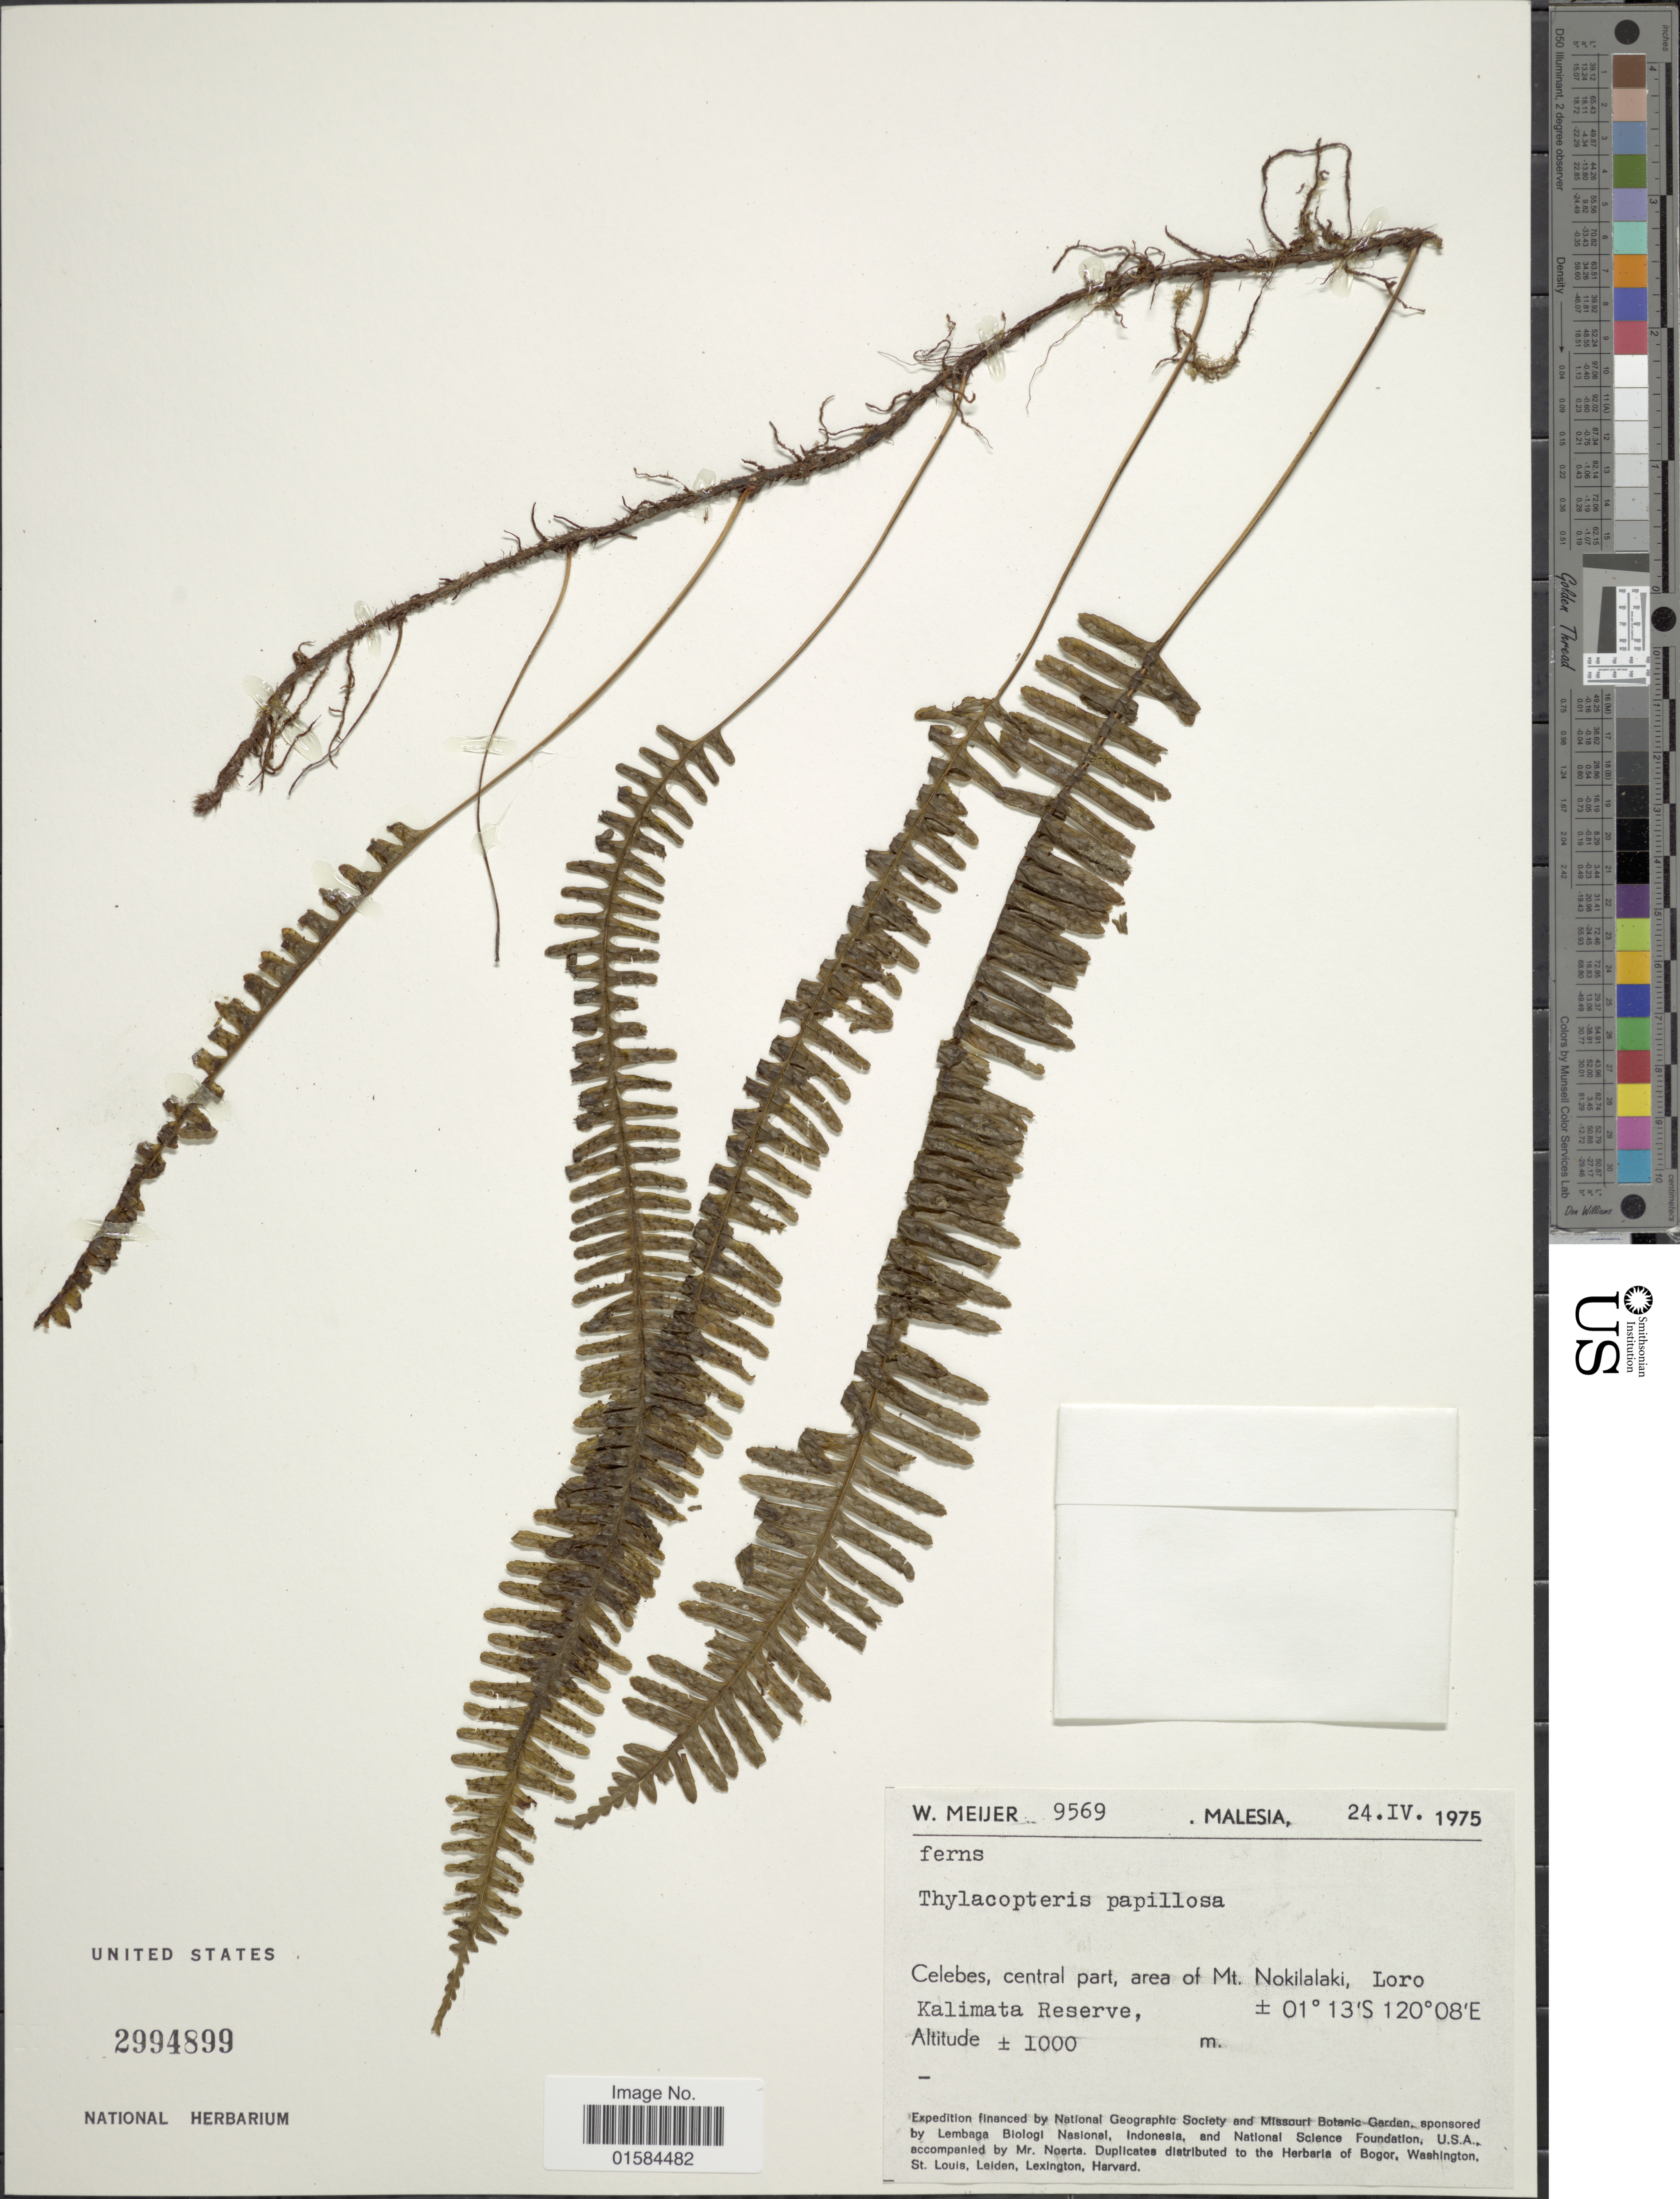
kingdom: Plantae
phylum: Tracheophyta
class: Polypodiopsida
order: Polypodiales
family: Polypodiaceae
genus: Thylacopteris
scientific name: Thylacopteris papillosa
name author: (Blume) Kunze ex J. Sm.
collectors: M. Meijer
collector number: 9569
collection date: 1975-04-24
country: Malaysia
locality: Malesia, Celebes, central part, area of Mt. Nokilalaki, Loro Kalimata Reserve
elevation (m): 1000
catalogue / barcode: US 2994899